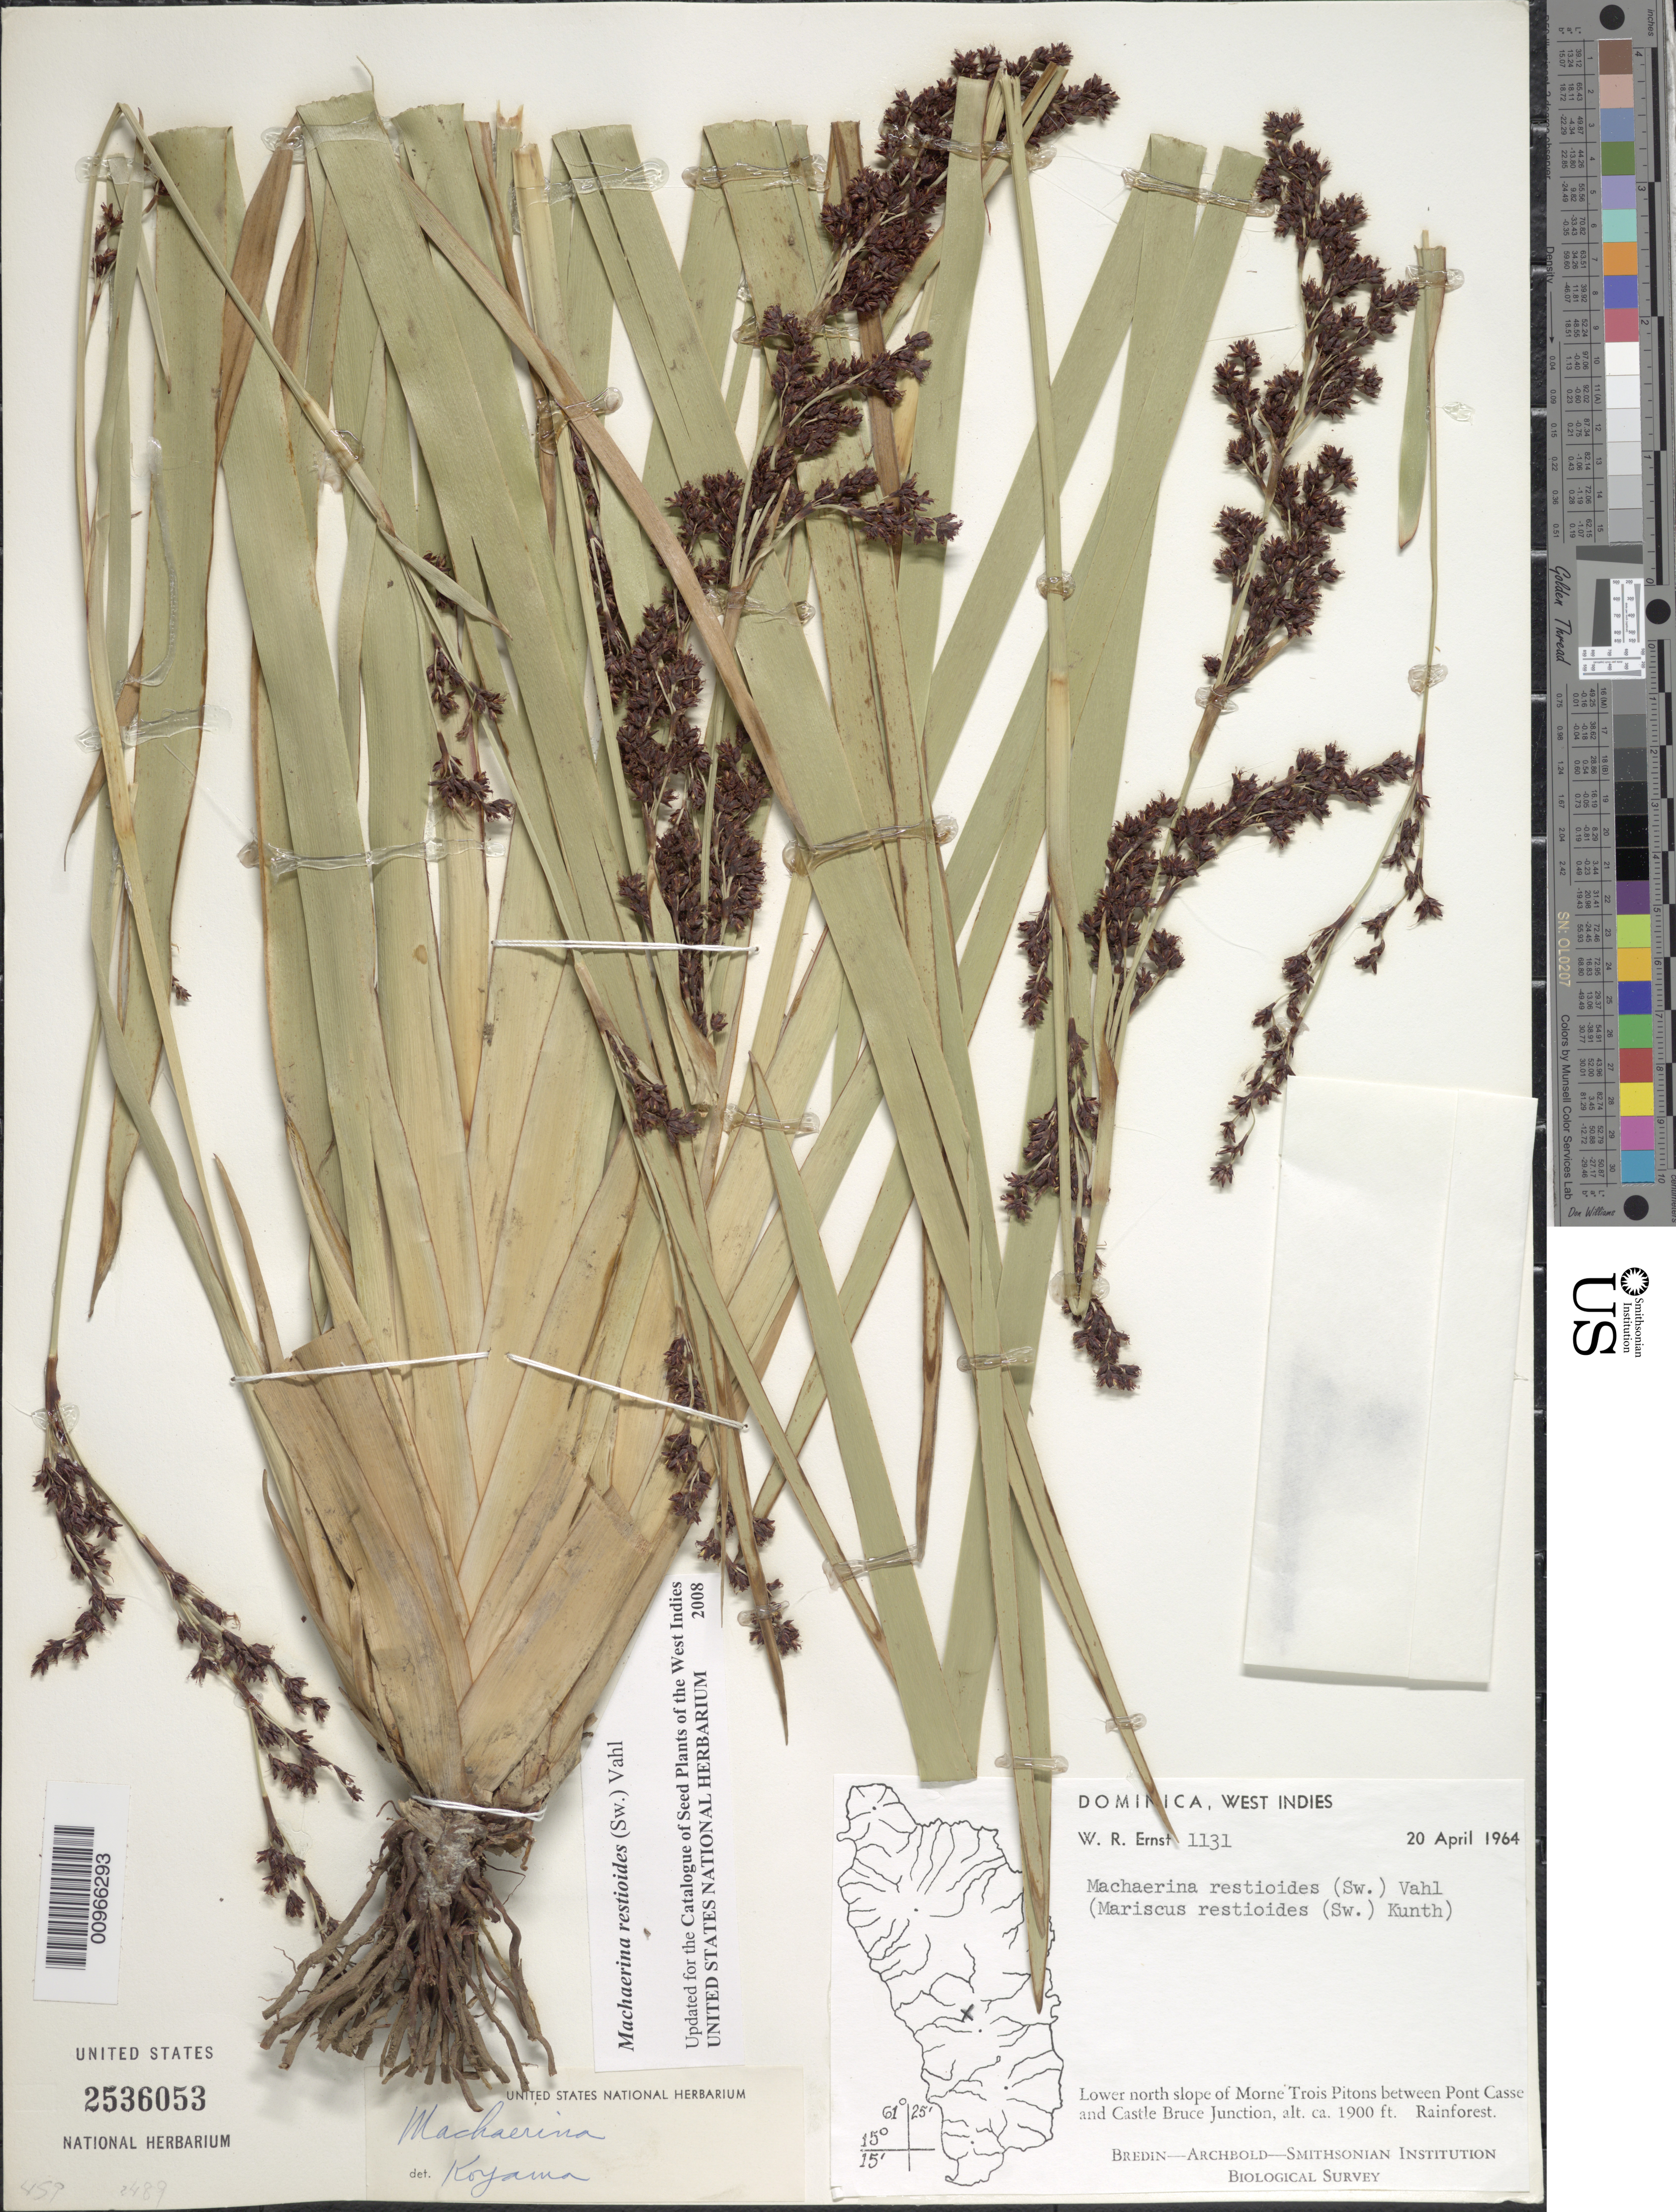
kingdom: Plantae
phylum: Tracheophyta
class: Liliopsida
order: Poales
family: Cyperaceae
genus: Machaerina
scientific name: Machaerina restioides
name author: (Sw.) Vahl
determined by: Strong, M. T., (US), Smithsonian Institution - National Museum of Natural History (UNITED STATES)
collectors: W. R. Ernst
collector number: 1131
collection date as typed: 20 Apr 1964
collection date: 1964-04-20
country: Dominica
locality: Lower N slope of Morne Trois Pitons between Pont Casse and Castle Bruce Junction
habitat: Rainforest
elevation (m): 1900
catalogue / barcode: US 2536053